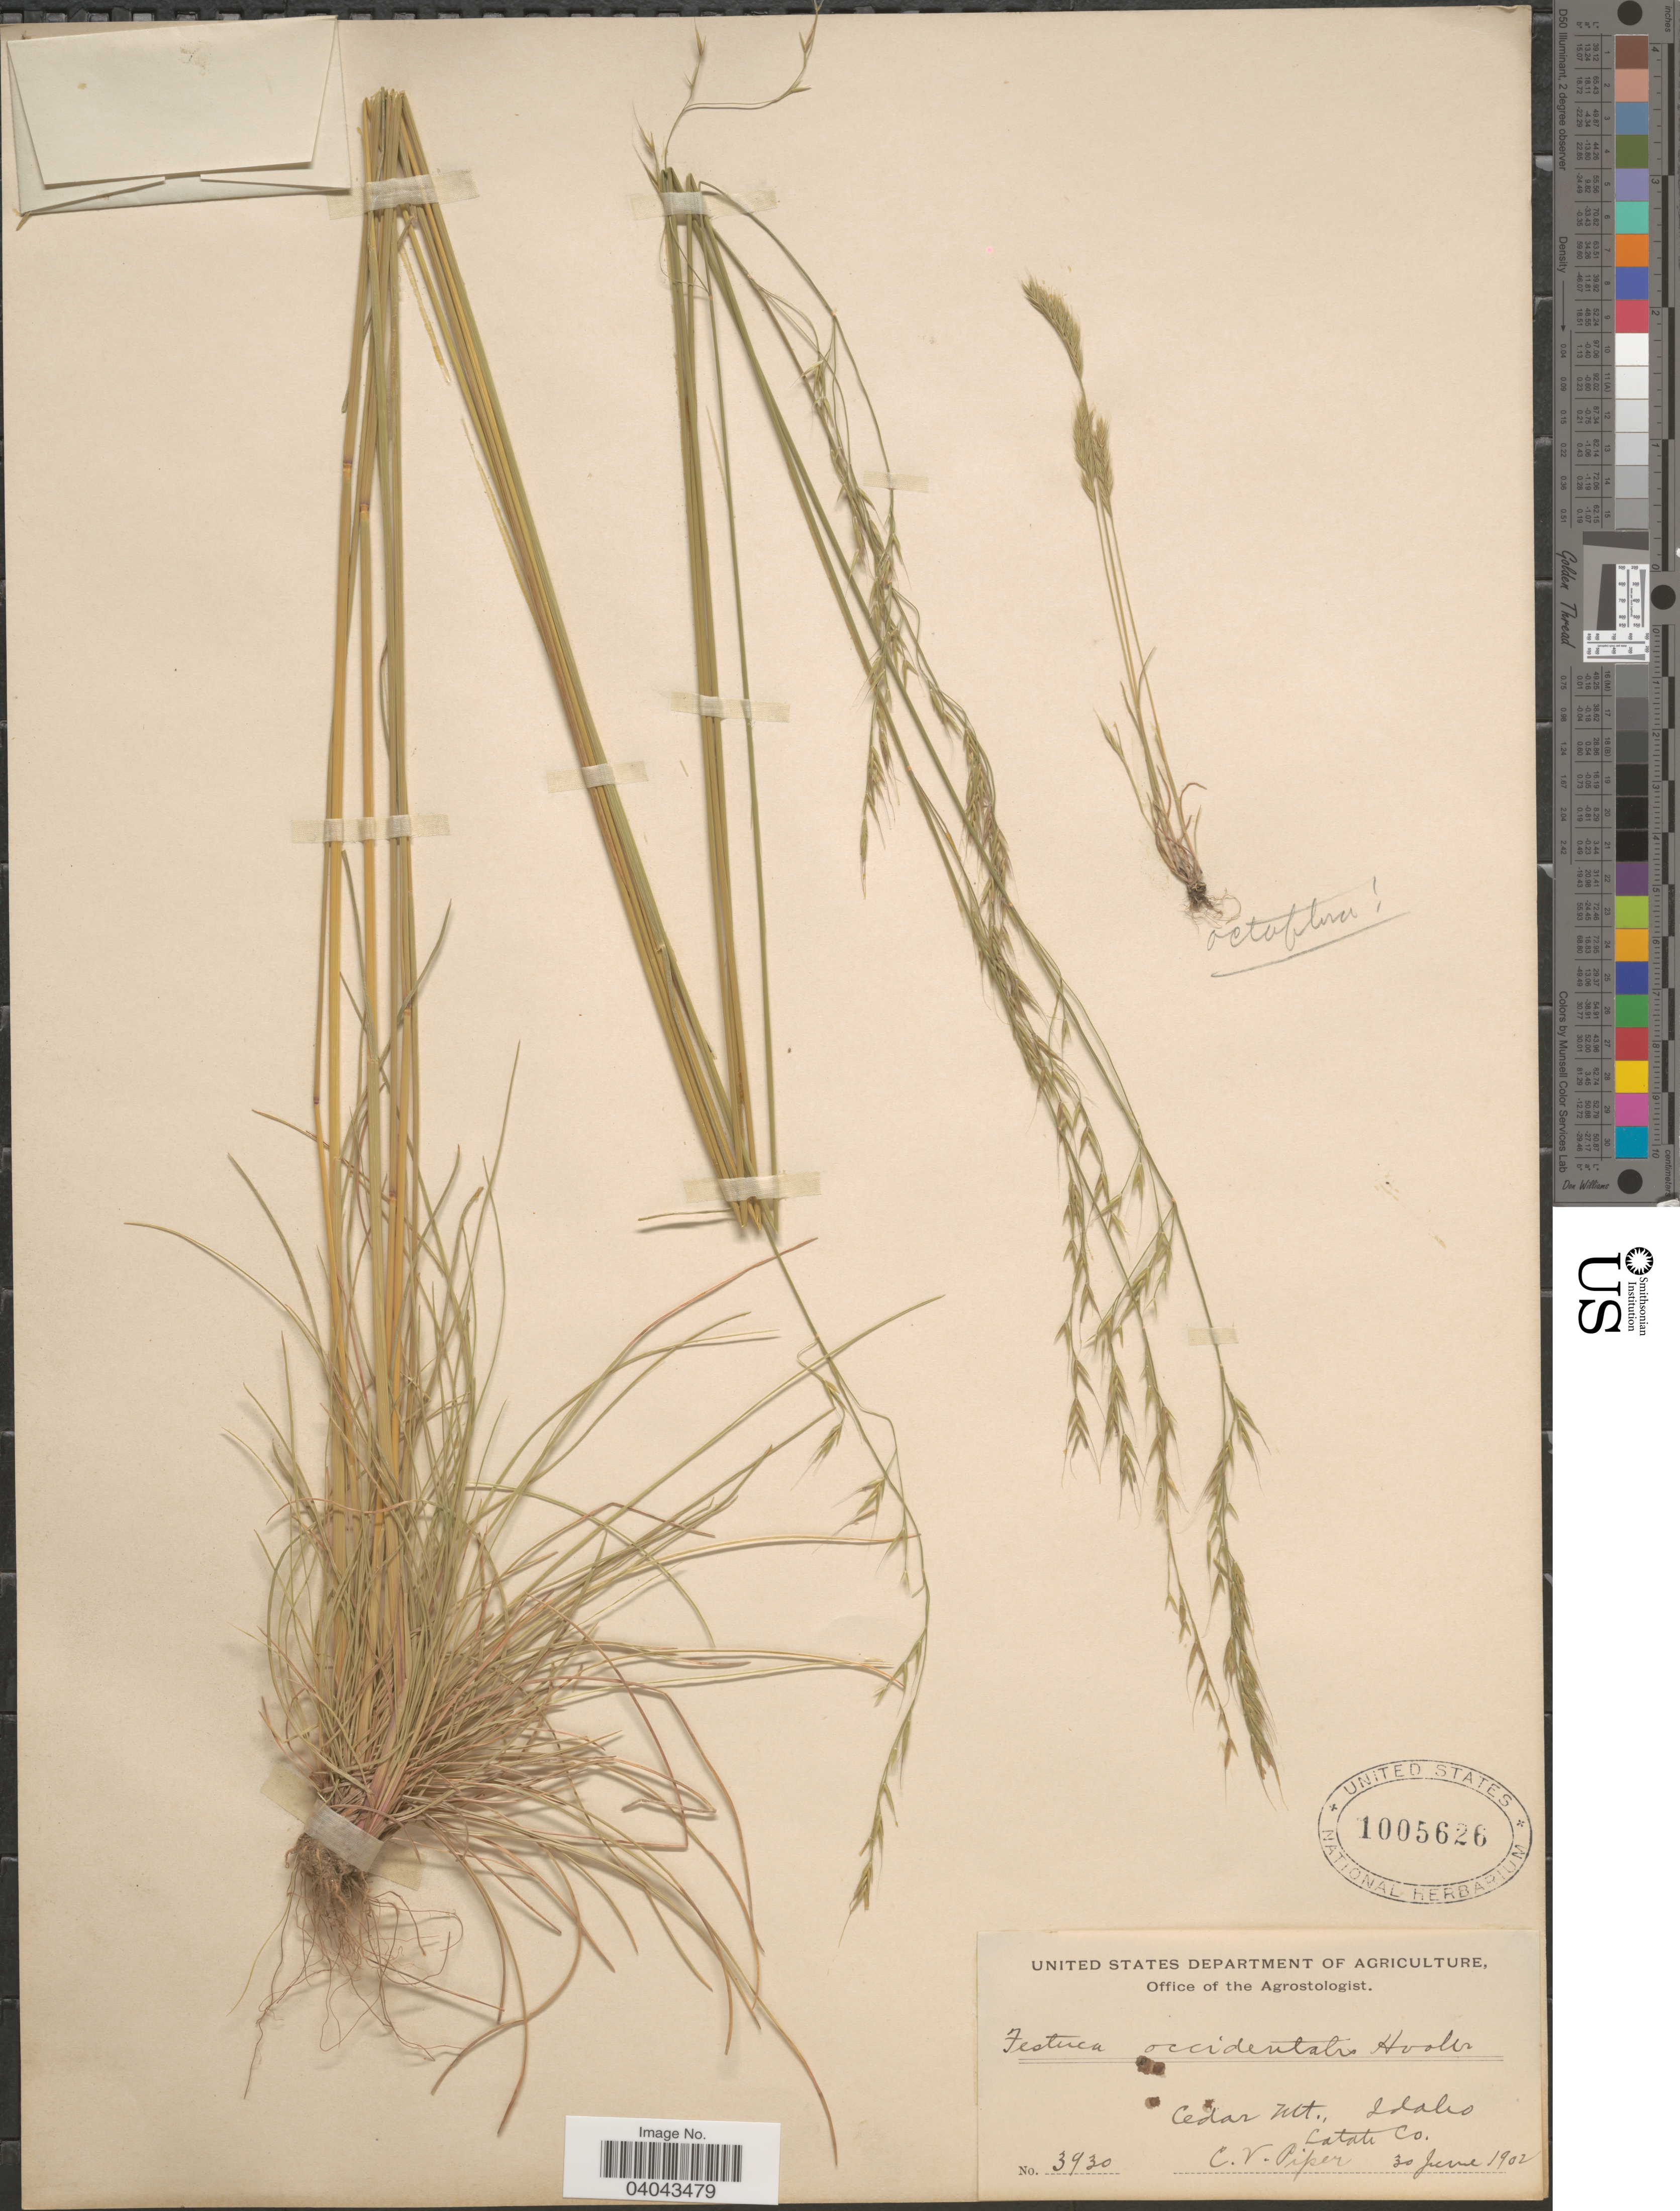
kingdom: Plantae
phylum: Tracheophyta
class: Liliopsida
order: Poales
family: Poaceae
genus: Festuca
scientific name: Festuca occidentalis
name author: Hook.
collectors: C. V. Piper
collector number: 3930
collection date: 1902-06-30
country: United States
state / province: Idaho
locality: Cedar Mt., Latah Co.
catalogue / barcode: US 1005626